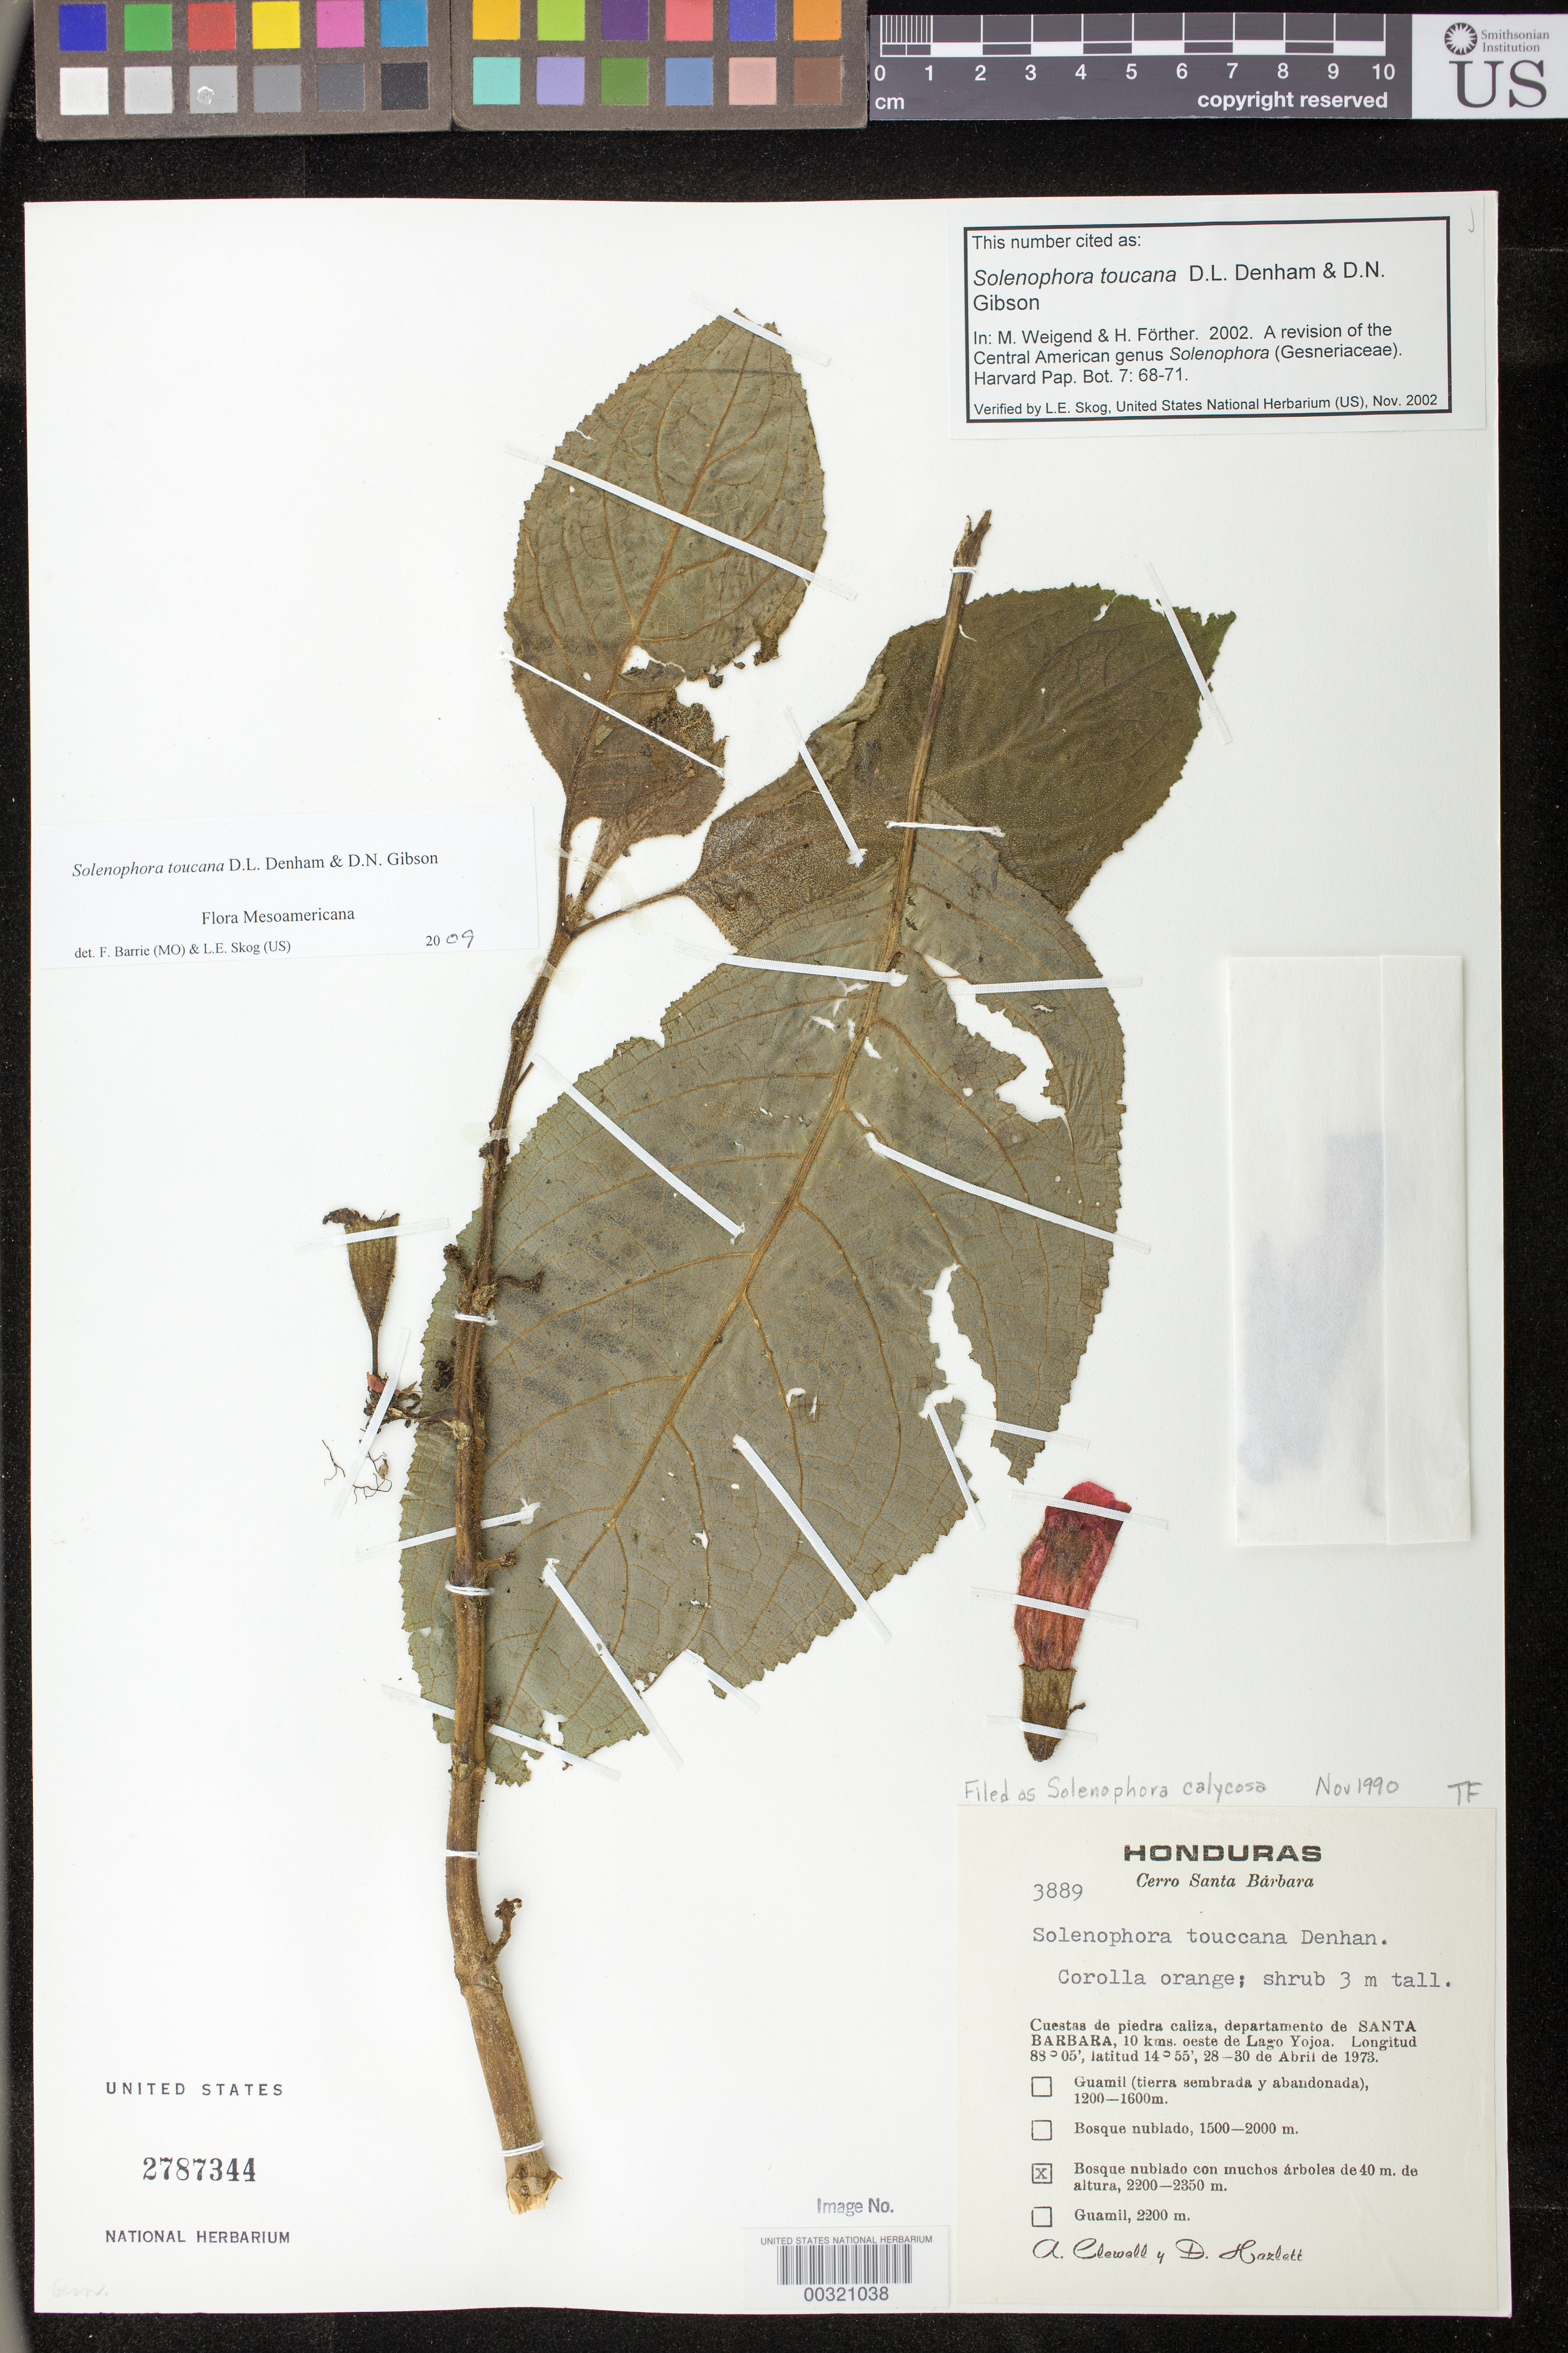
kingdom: Plantae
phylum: Tracheophyta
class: Magnoliopsida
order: Lamiales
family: Gesneriaceae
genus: Solenophora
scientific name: Solenophora toucana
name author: D.L. Denham & D.N. Gibson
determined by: Weigend; Förther, Harald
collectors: A. Clewell & D. Hazlett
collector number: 3889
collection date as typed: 28-30 Apr 1973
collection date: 1973-04-28/1973-04-30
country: Honduras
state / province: Santa Bárbara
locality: Cuestas de piedra caliza10 km oeste de Lago Yojoa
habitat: Bosque nublado con muchos arboles de 40 m de altura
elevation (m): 2200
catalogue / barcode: US 2787344